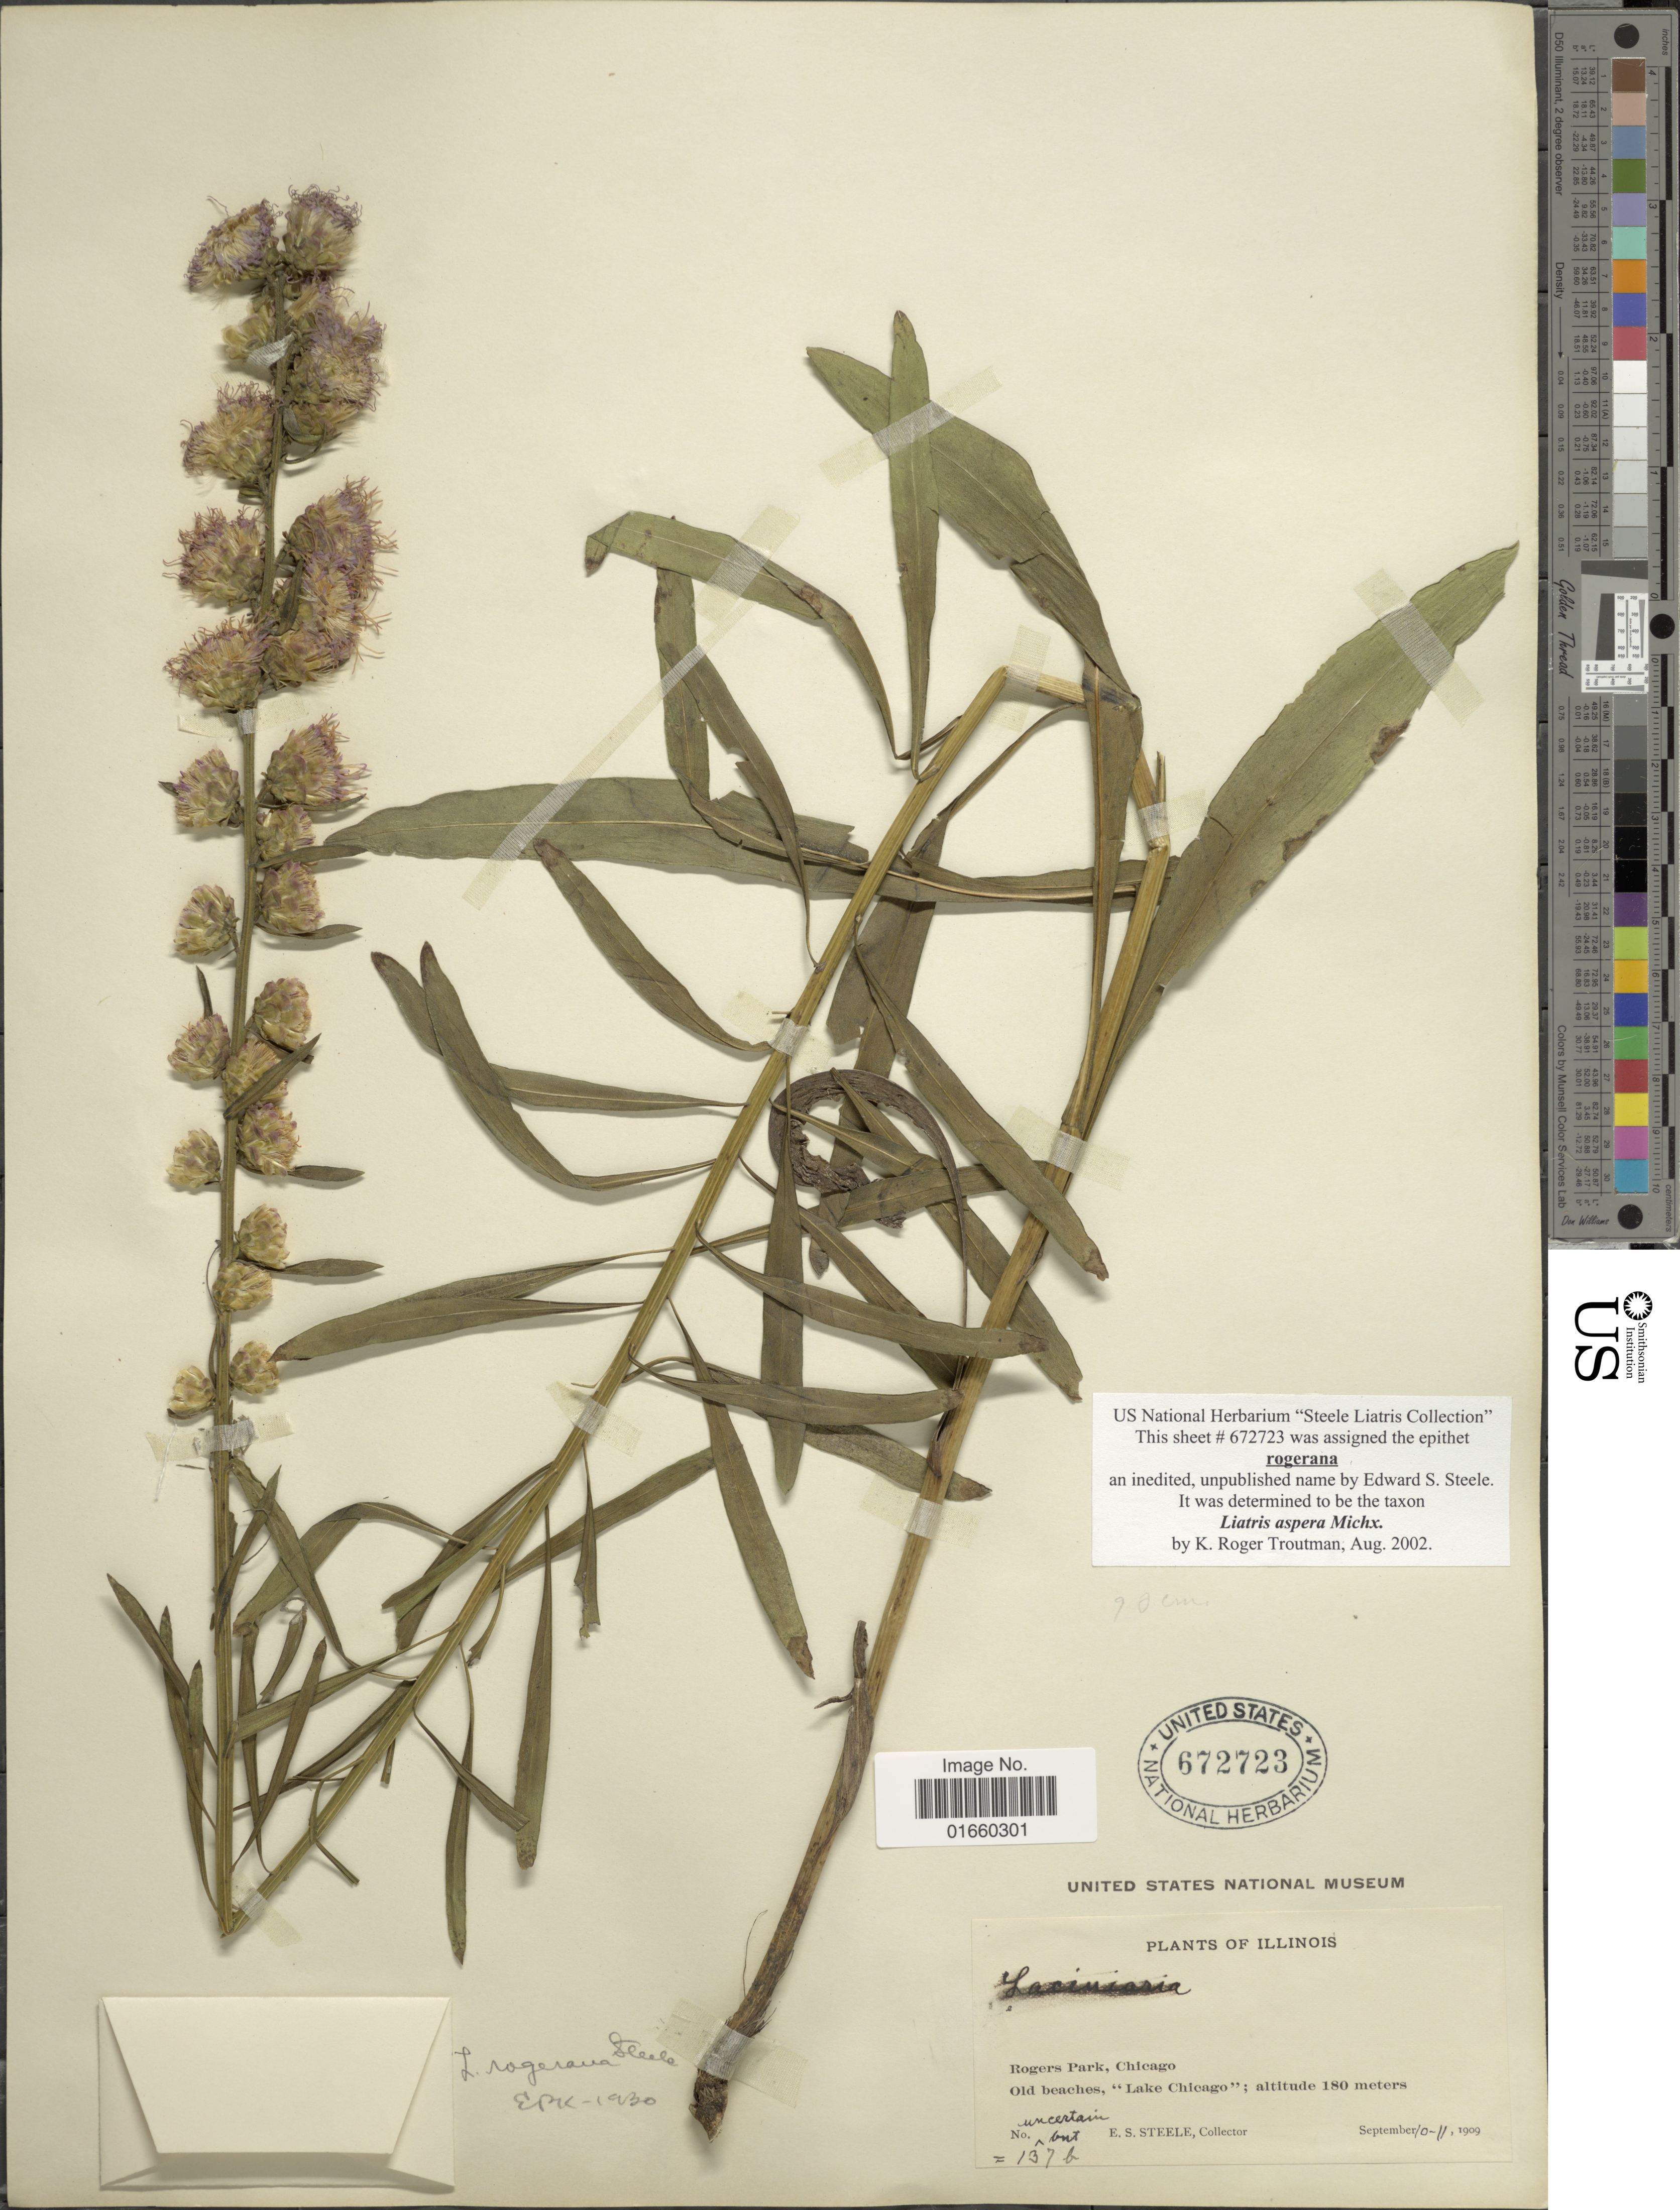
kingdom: Plantae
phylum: Tracheophyta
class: Magnoliopsida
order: Asterales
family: Asteraceae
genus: Liatris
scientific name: Liatris aspera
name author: Michx.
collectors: E. Steele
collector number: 137b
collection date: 1909-09-10/1909-09-11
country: United States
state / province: Illinois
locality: Rogers Park, Chicago, Old beaches, "Lake Chicago"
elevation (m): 180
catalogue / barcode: US 672723